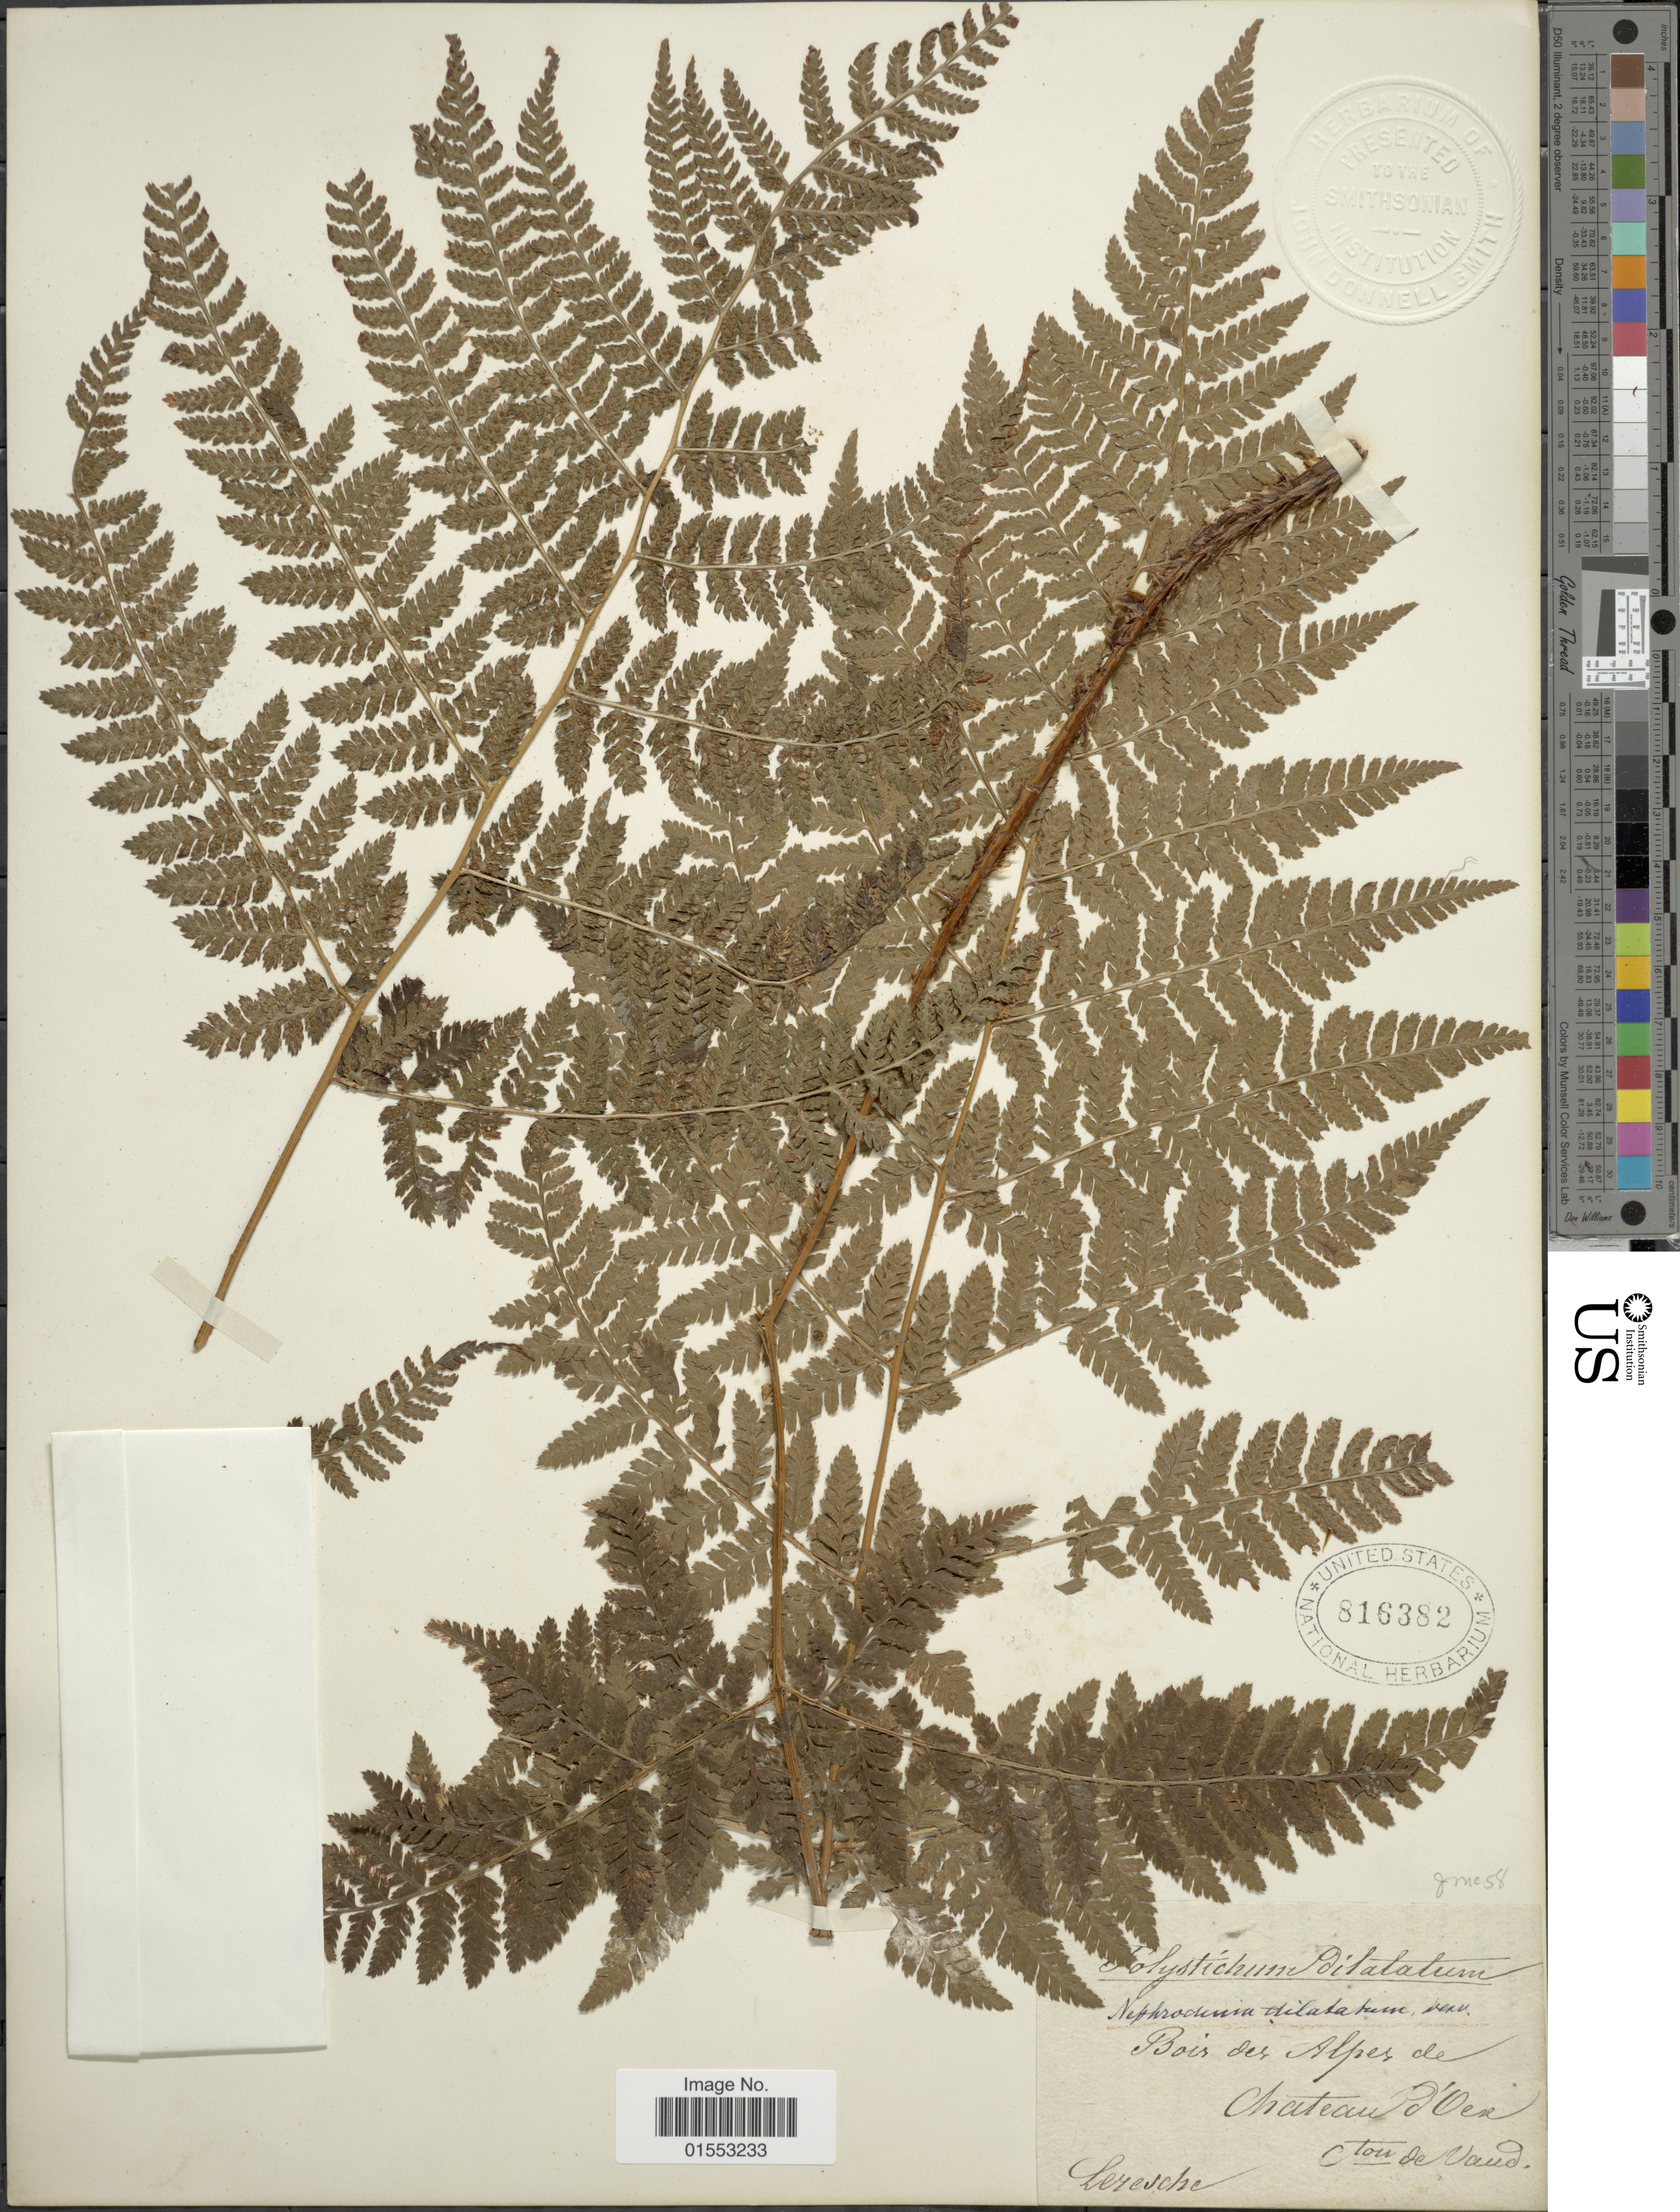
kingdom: Plantae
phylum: Tracheophyta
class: Polypodiopsida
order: Polypodiales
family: Dryopteridaceae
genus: Dryopteris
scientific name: Dryopteris dilatata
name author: (Hoffm.) A. Gray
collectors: Leresche, --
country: Switzerland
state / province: Vaud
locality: Bois der Alpes de Chateau Oex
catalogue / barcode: US 816382